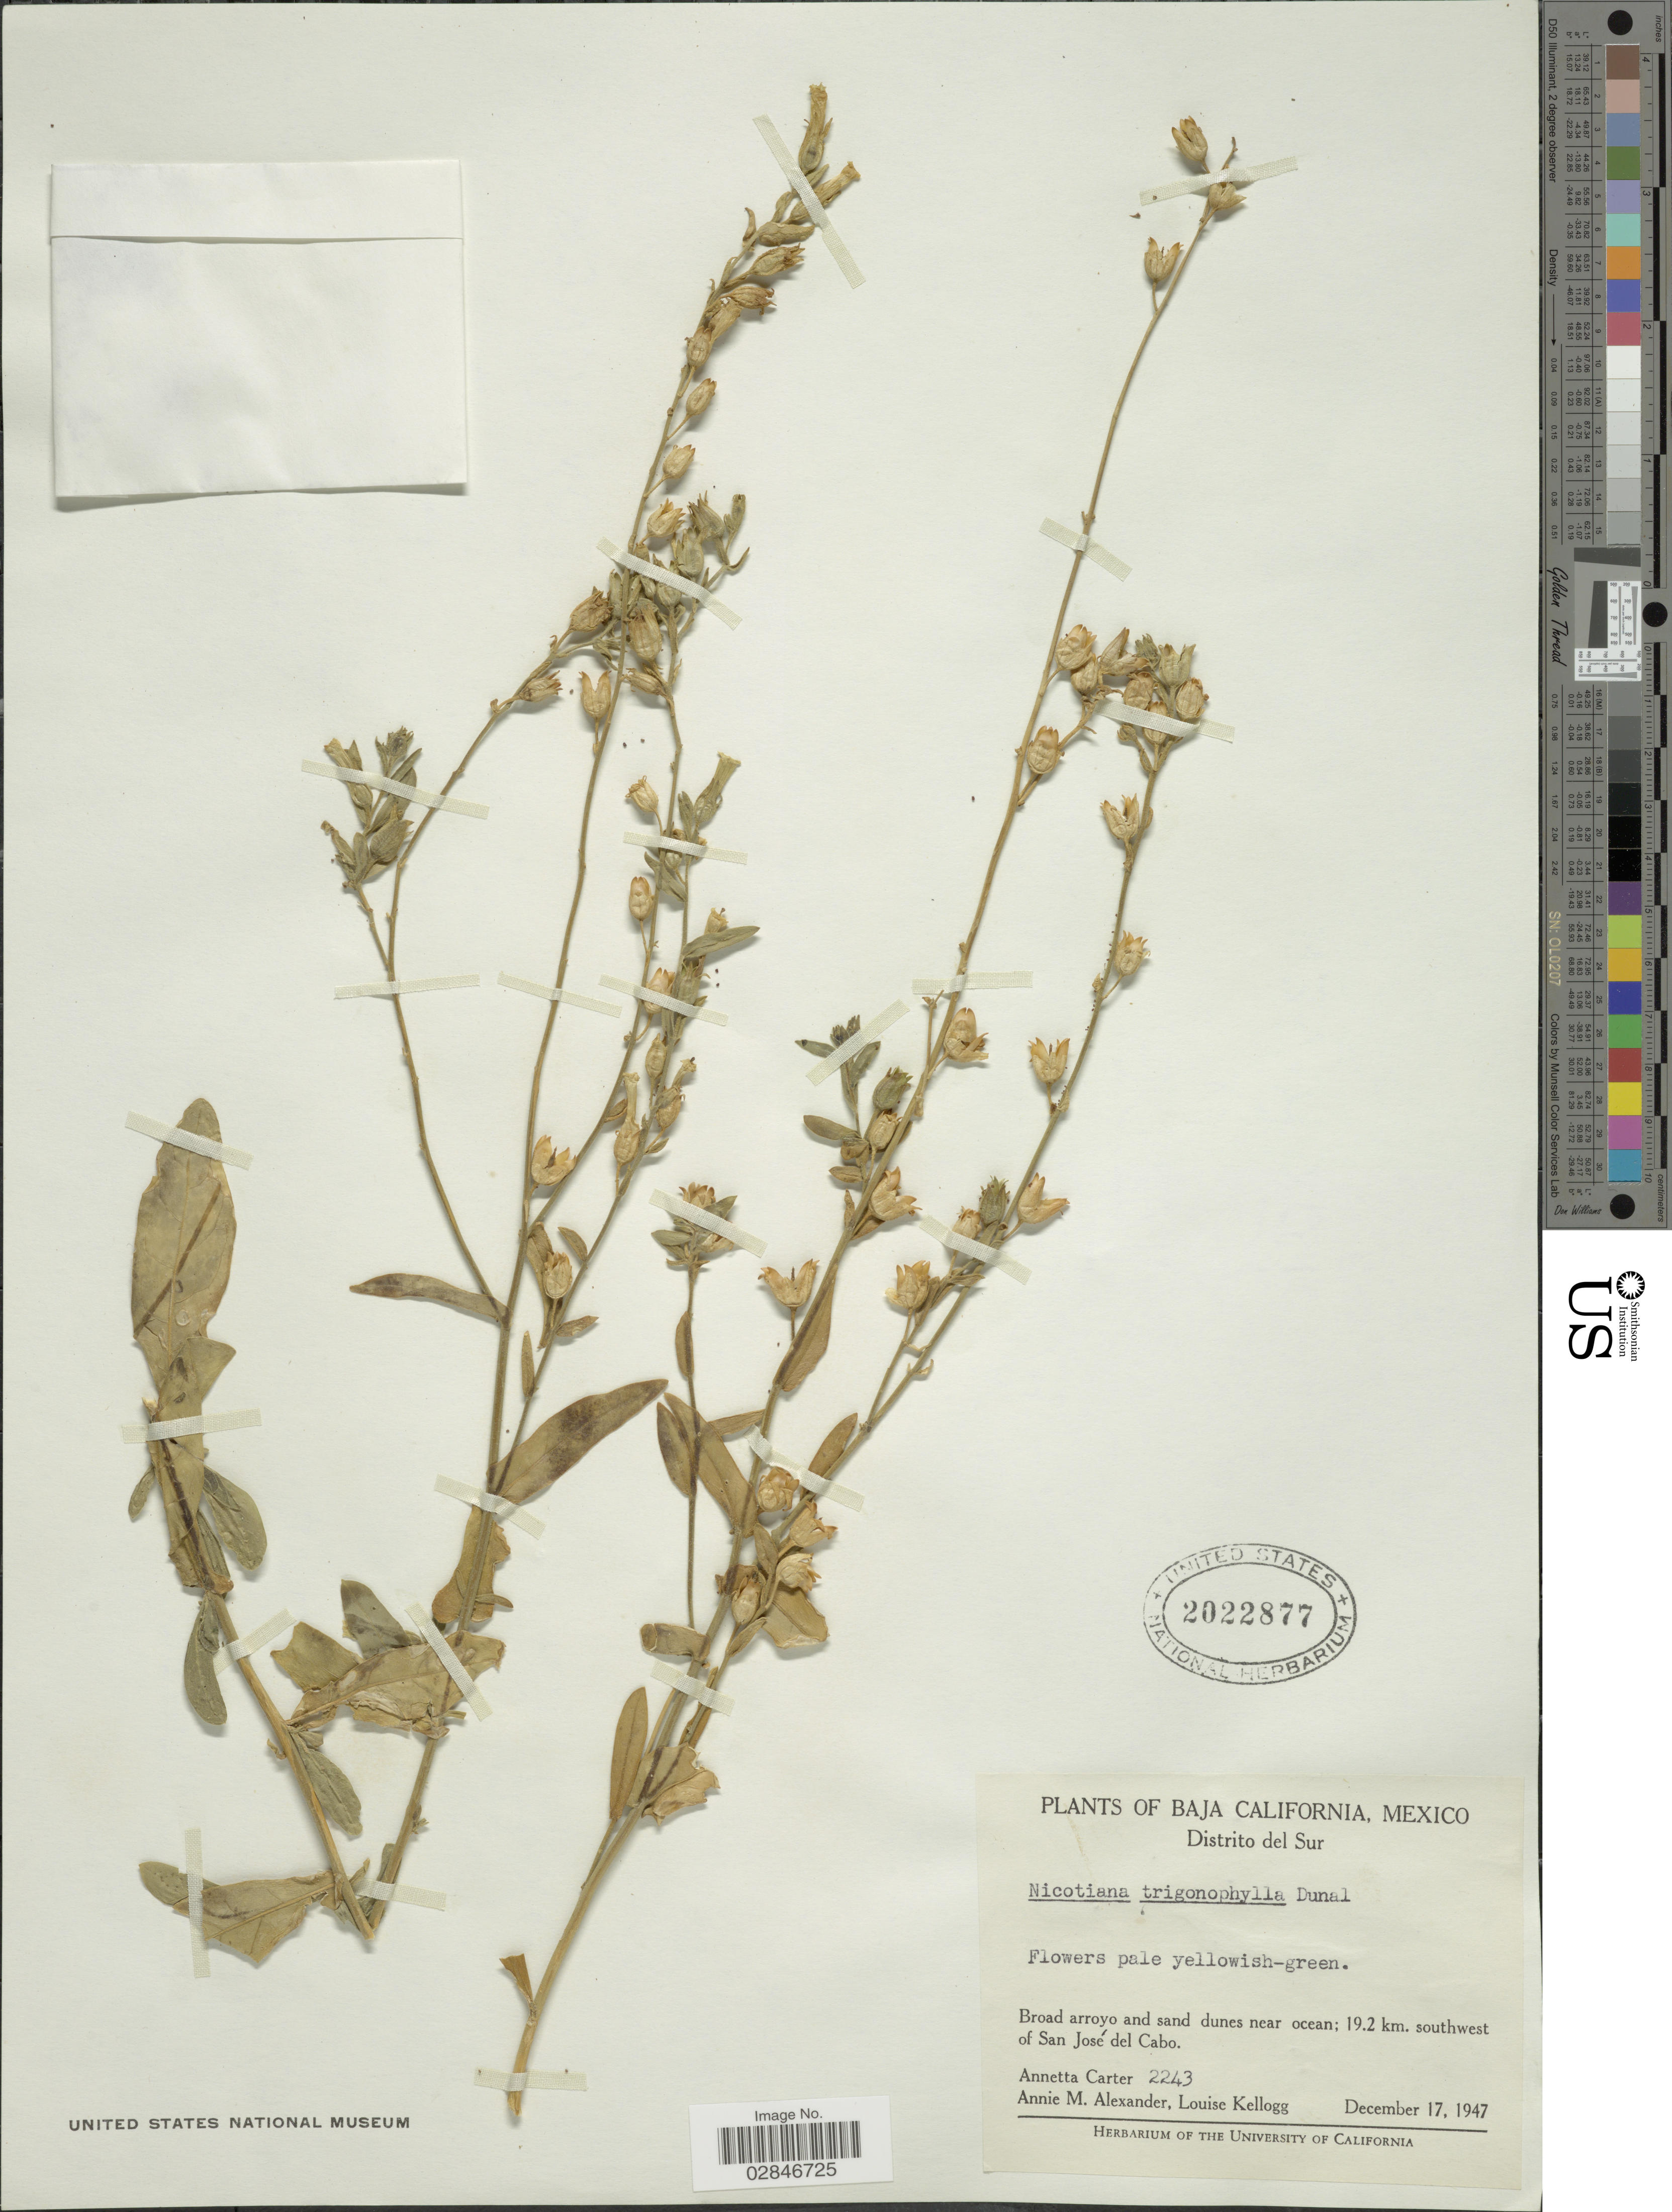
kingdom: Plantae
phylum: Tracheophyta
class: Magnoliopsida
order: Solanales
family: Solanaceae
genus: Nicotiana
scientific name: Nicotiana trigonophylla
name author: Dunal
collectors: A. Carter, A. M. Alexander & L. Kellogg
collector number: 2243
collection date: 1947-12-17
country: Mexico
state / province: Baja California Sur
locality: Distrito del Sur, 19.2 km. southwest of San José del Cabo.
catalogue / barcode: US 2022877